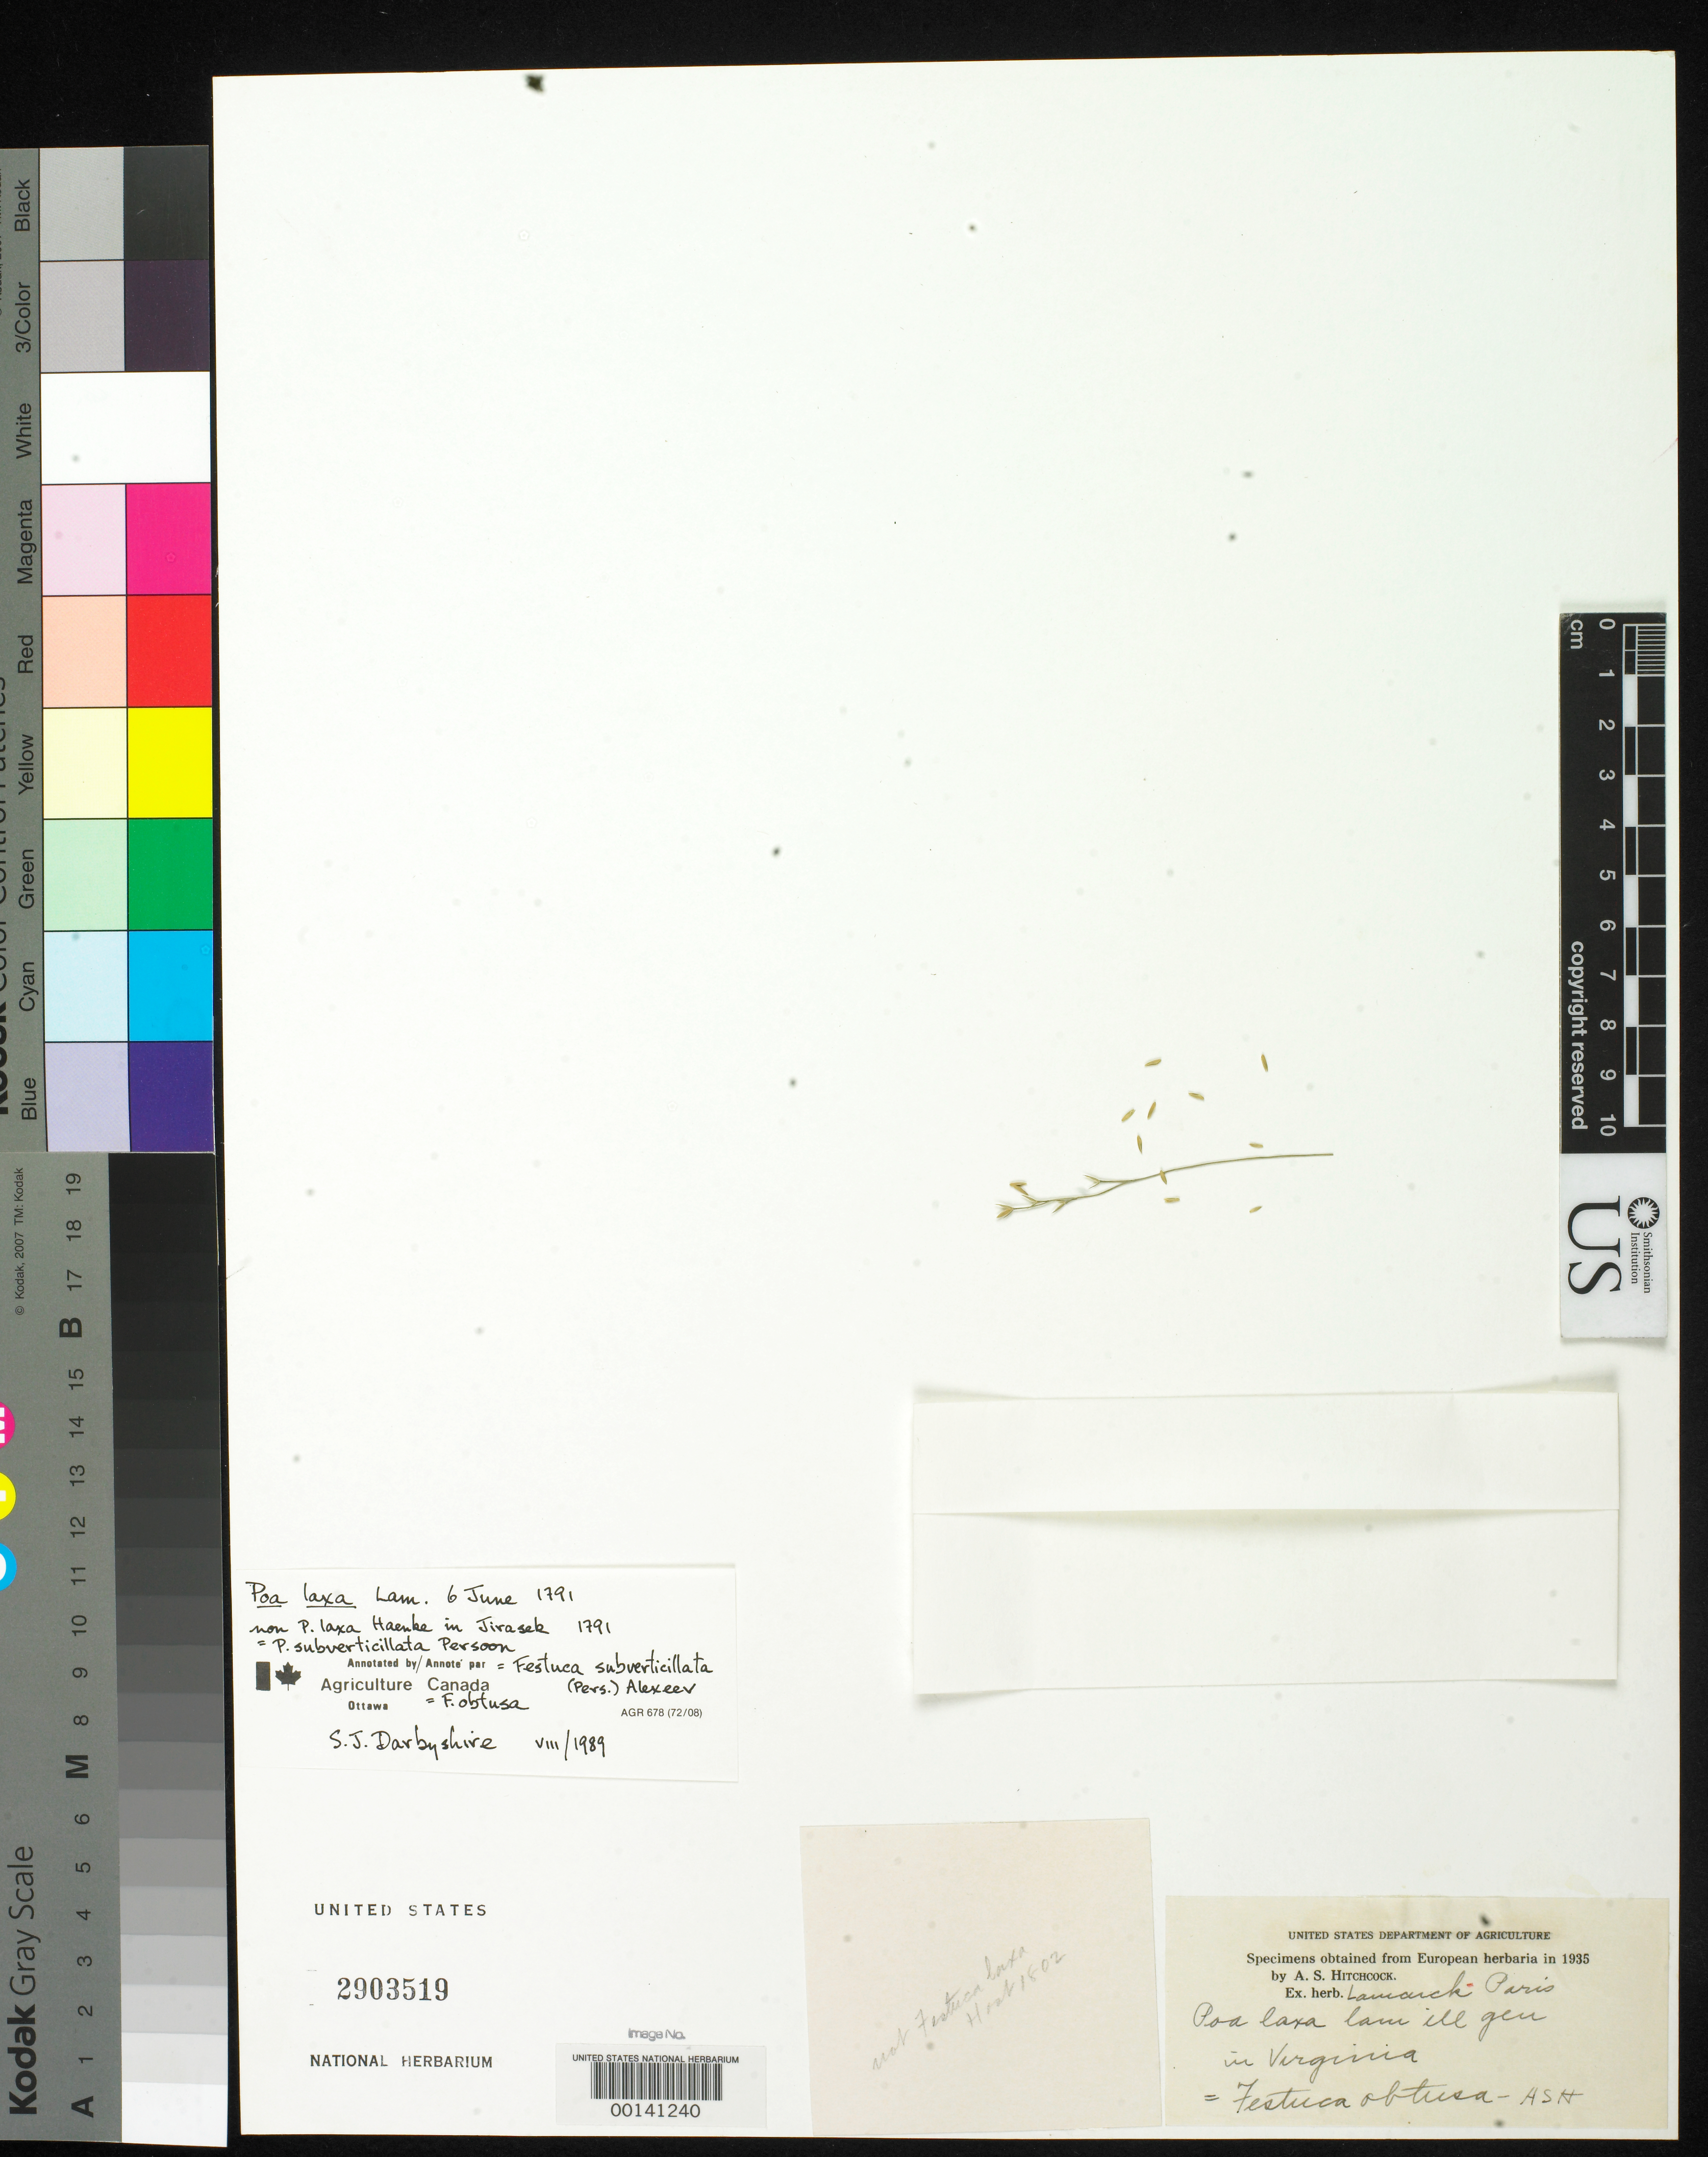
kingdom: Plantae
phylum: Tracheophyta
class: Liliopsida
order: Poales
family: Poaceae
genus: Poa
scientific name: Poa laxa Lam., nom. illeg.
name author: Lam.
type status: Type Fragment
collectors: W. O. Robinson et al.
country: United States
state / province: Virginia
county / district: Fairfax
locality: West Falls Church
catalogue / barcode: US 2903519